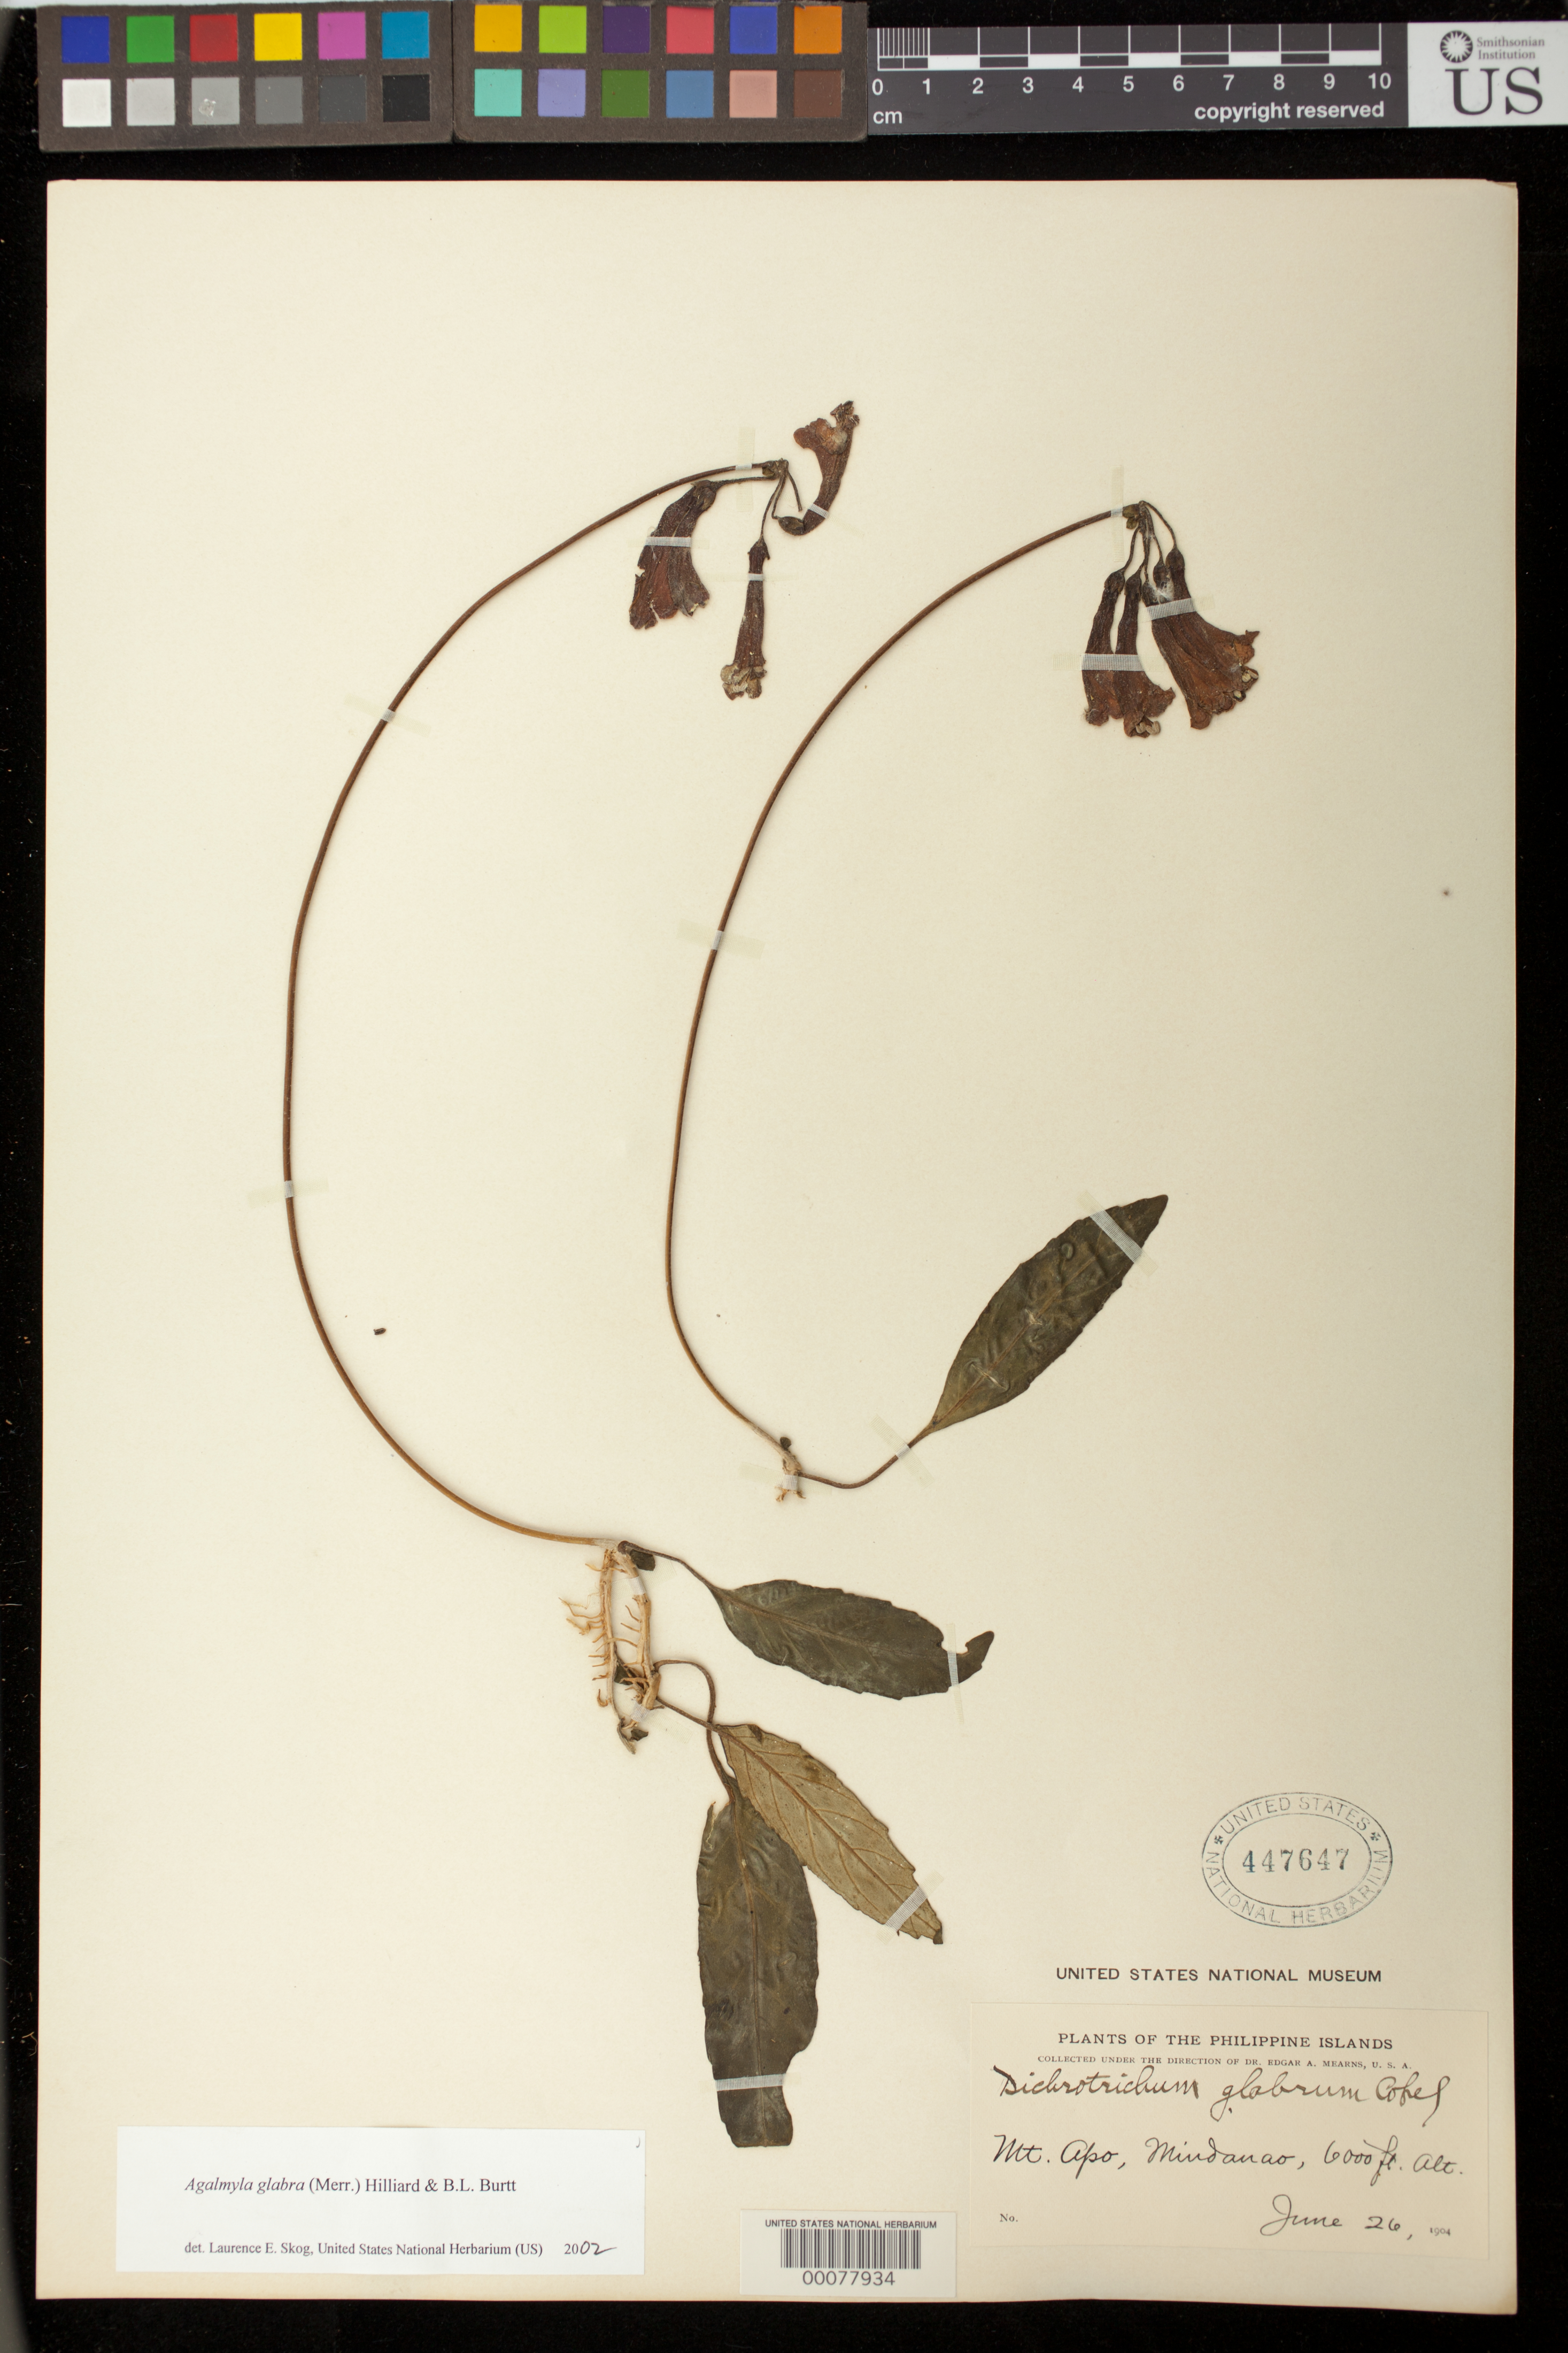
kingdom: Plantae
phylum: Tracheophyta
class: Magnoliopsida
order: Lamiales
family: Gesneriaceae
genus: Agalmyla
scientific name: Agalmyla glabra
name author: (Copel. ex Merr.) Hilliard & B.L. Burtt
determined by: Skog, Laurence E.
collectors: E. A. Mearns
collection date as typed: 26 Jun 1904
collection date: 1904-06-26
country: Philippines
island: Mindanao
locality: Mt. Apo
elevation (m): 1829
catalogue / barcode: US 447647